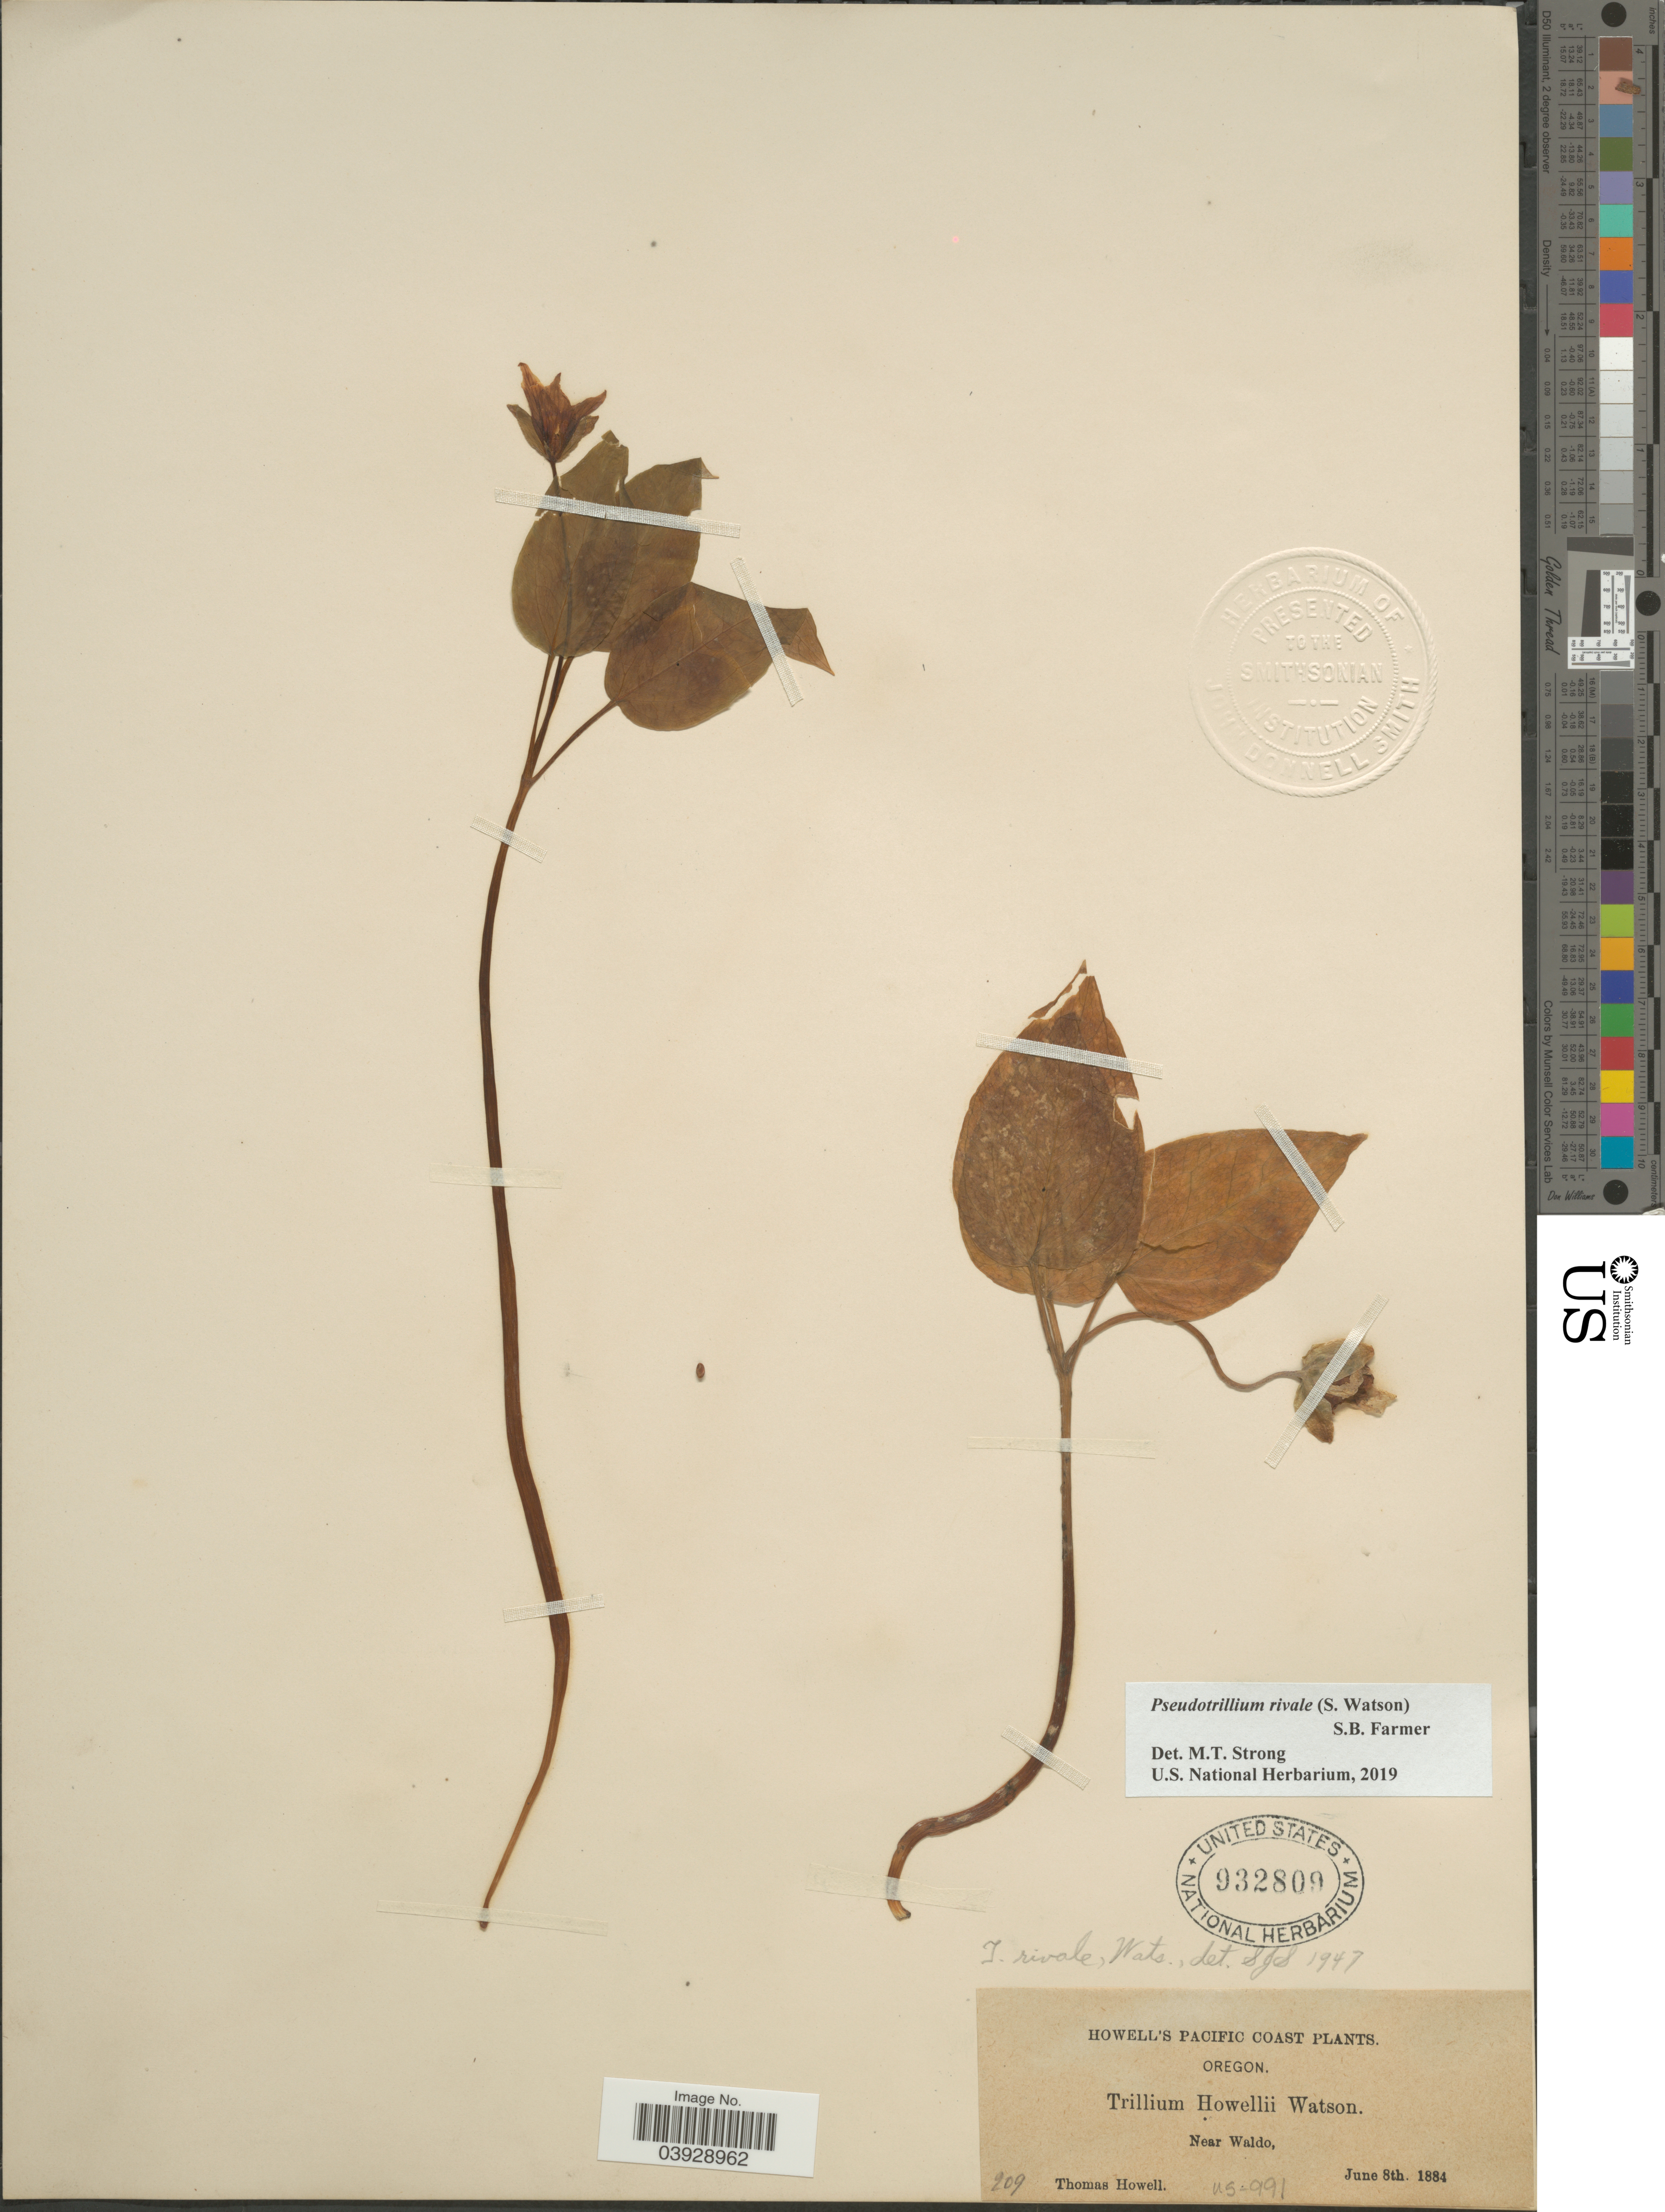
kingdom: Plantae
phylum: Tracheophyta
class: Liliopsida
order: Liliales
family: Melanthiaceae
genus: Pseudotrillium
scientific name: Pseudotrillium rivale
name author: (S. Watson) S.B. Farmer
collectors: T. Howell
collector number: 209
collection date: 1884-06-08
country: United States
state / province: Oregon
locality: Pacific Coast. Near Waldo.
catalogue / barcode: US 932809